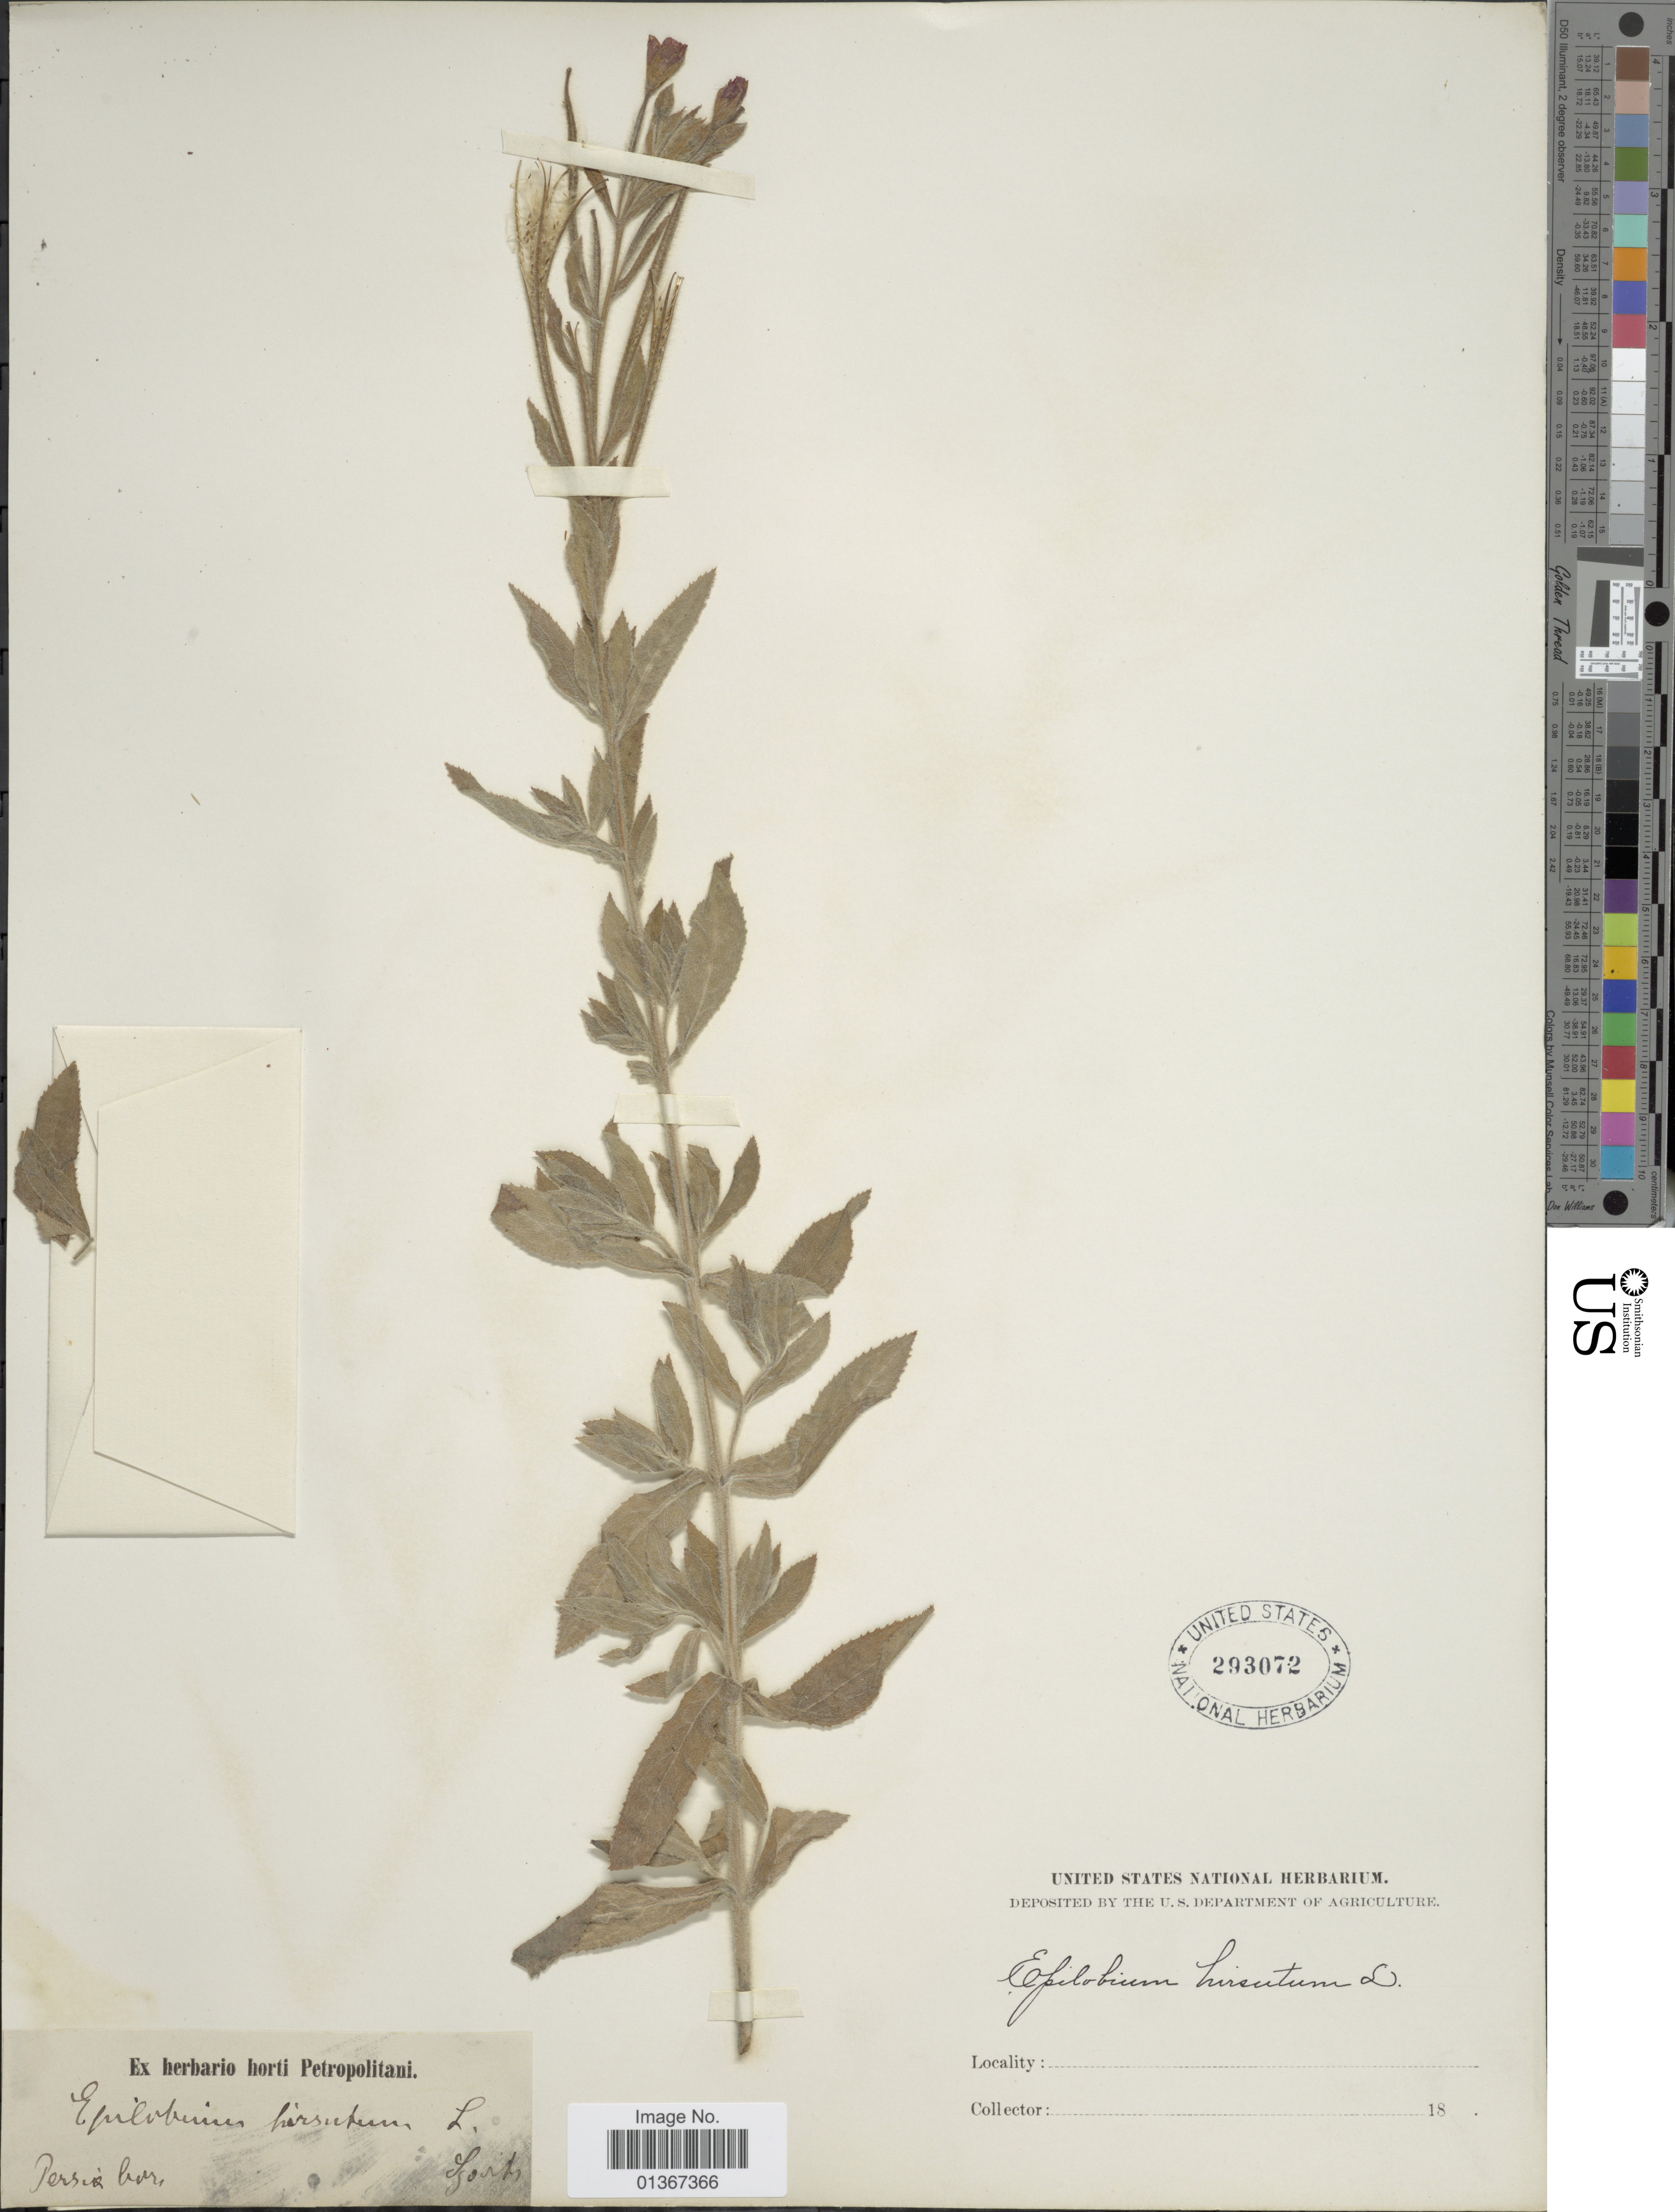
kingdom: Plantae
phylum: Tracheophyta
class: Magnoliopsida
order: Myrtales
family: Onagraceae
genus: Epilobium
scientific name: Epilobium hirsutum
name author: L.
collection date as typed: Transcribed d/m/y: //18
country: Iran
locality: Persia bor.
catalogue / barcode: US 293072